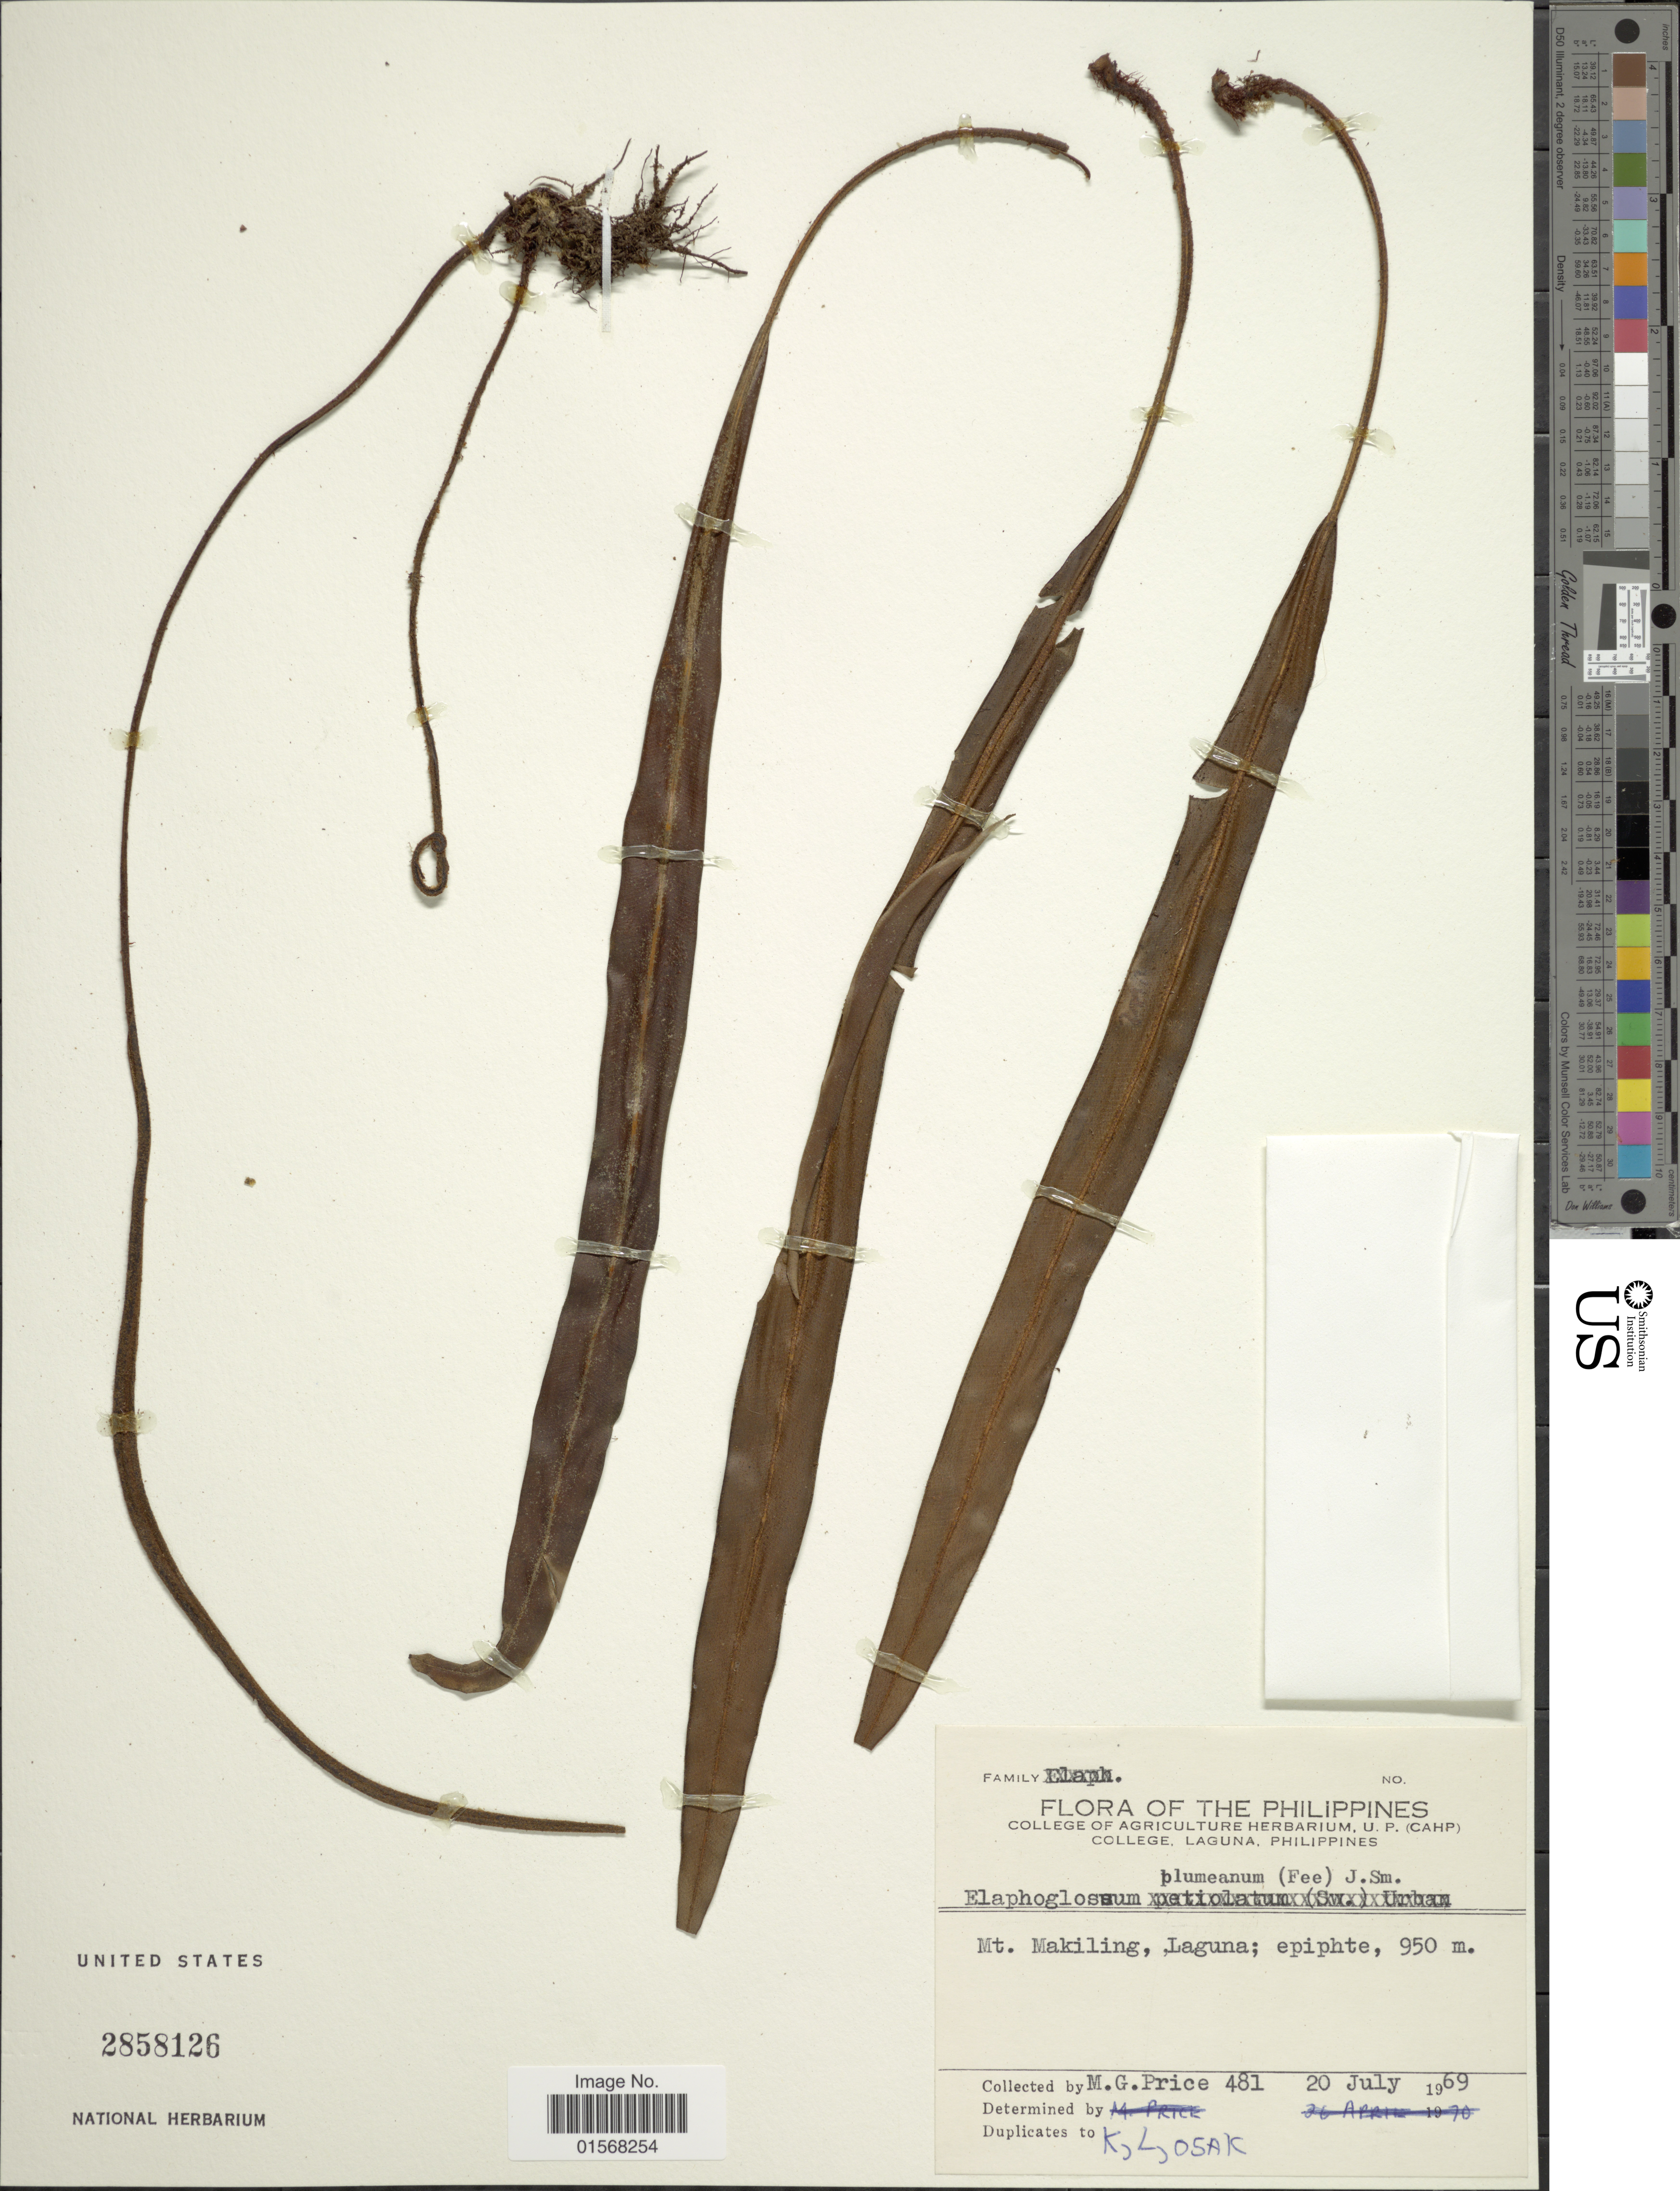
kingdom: Plantae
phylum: Tracheophyta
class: Polypodiopsida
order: Polypodiales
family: Dryopteridaceae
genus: Elaphoglossum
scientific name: Elaphoglossum blumeanum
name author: (Fée) J. Sm.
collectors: M. G. Price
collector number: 481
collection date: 1969-07-20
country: Philippines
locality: Philippines, Mt. Makiling, Laguna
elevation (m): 950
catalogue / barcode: US 2858126